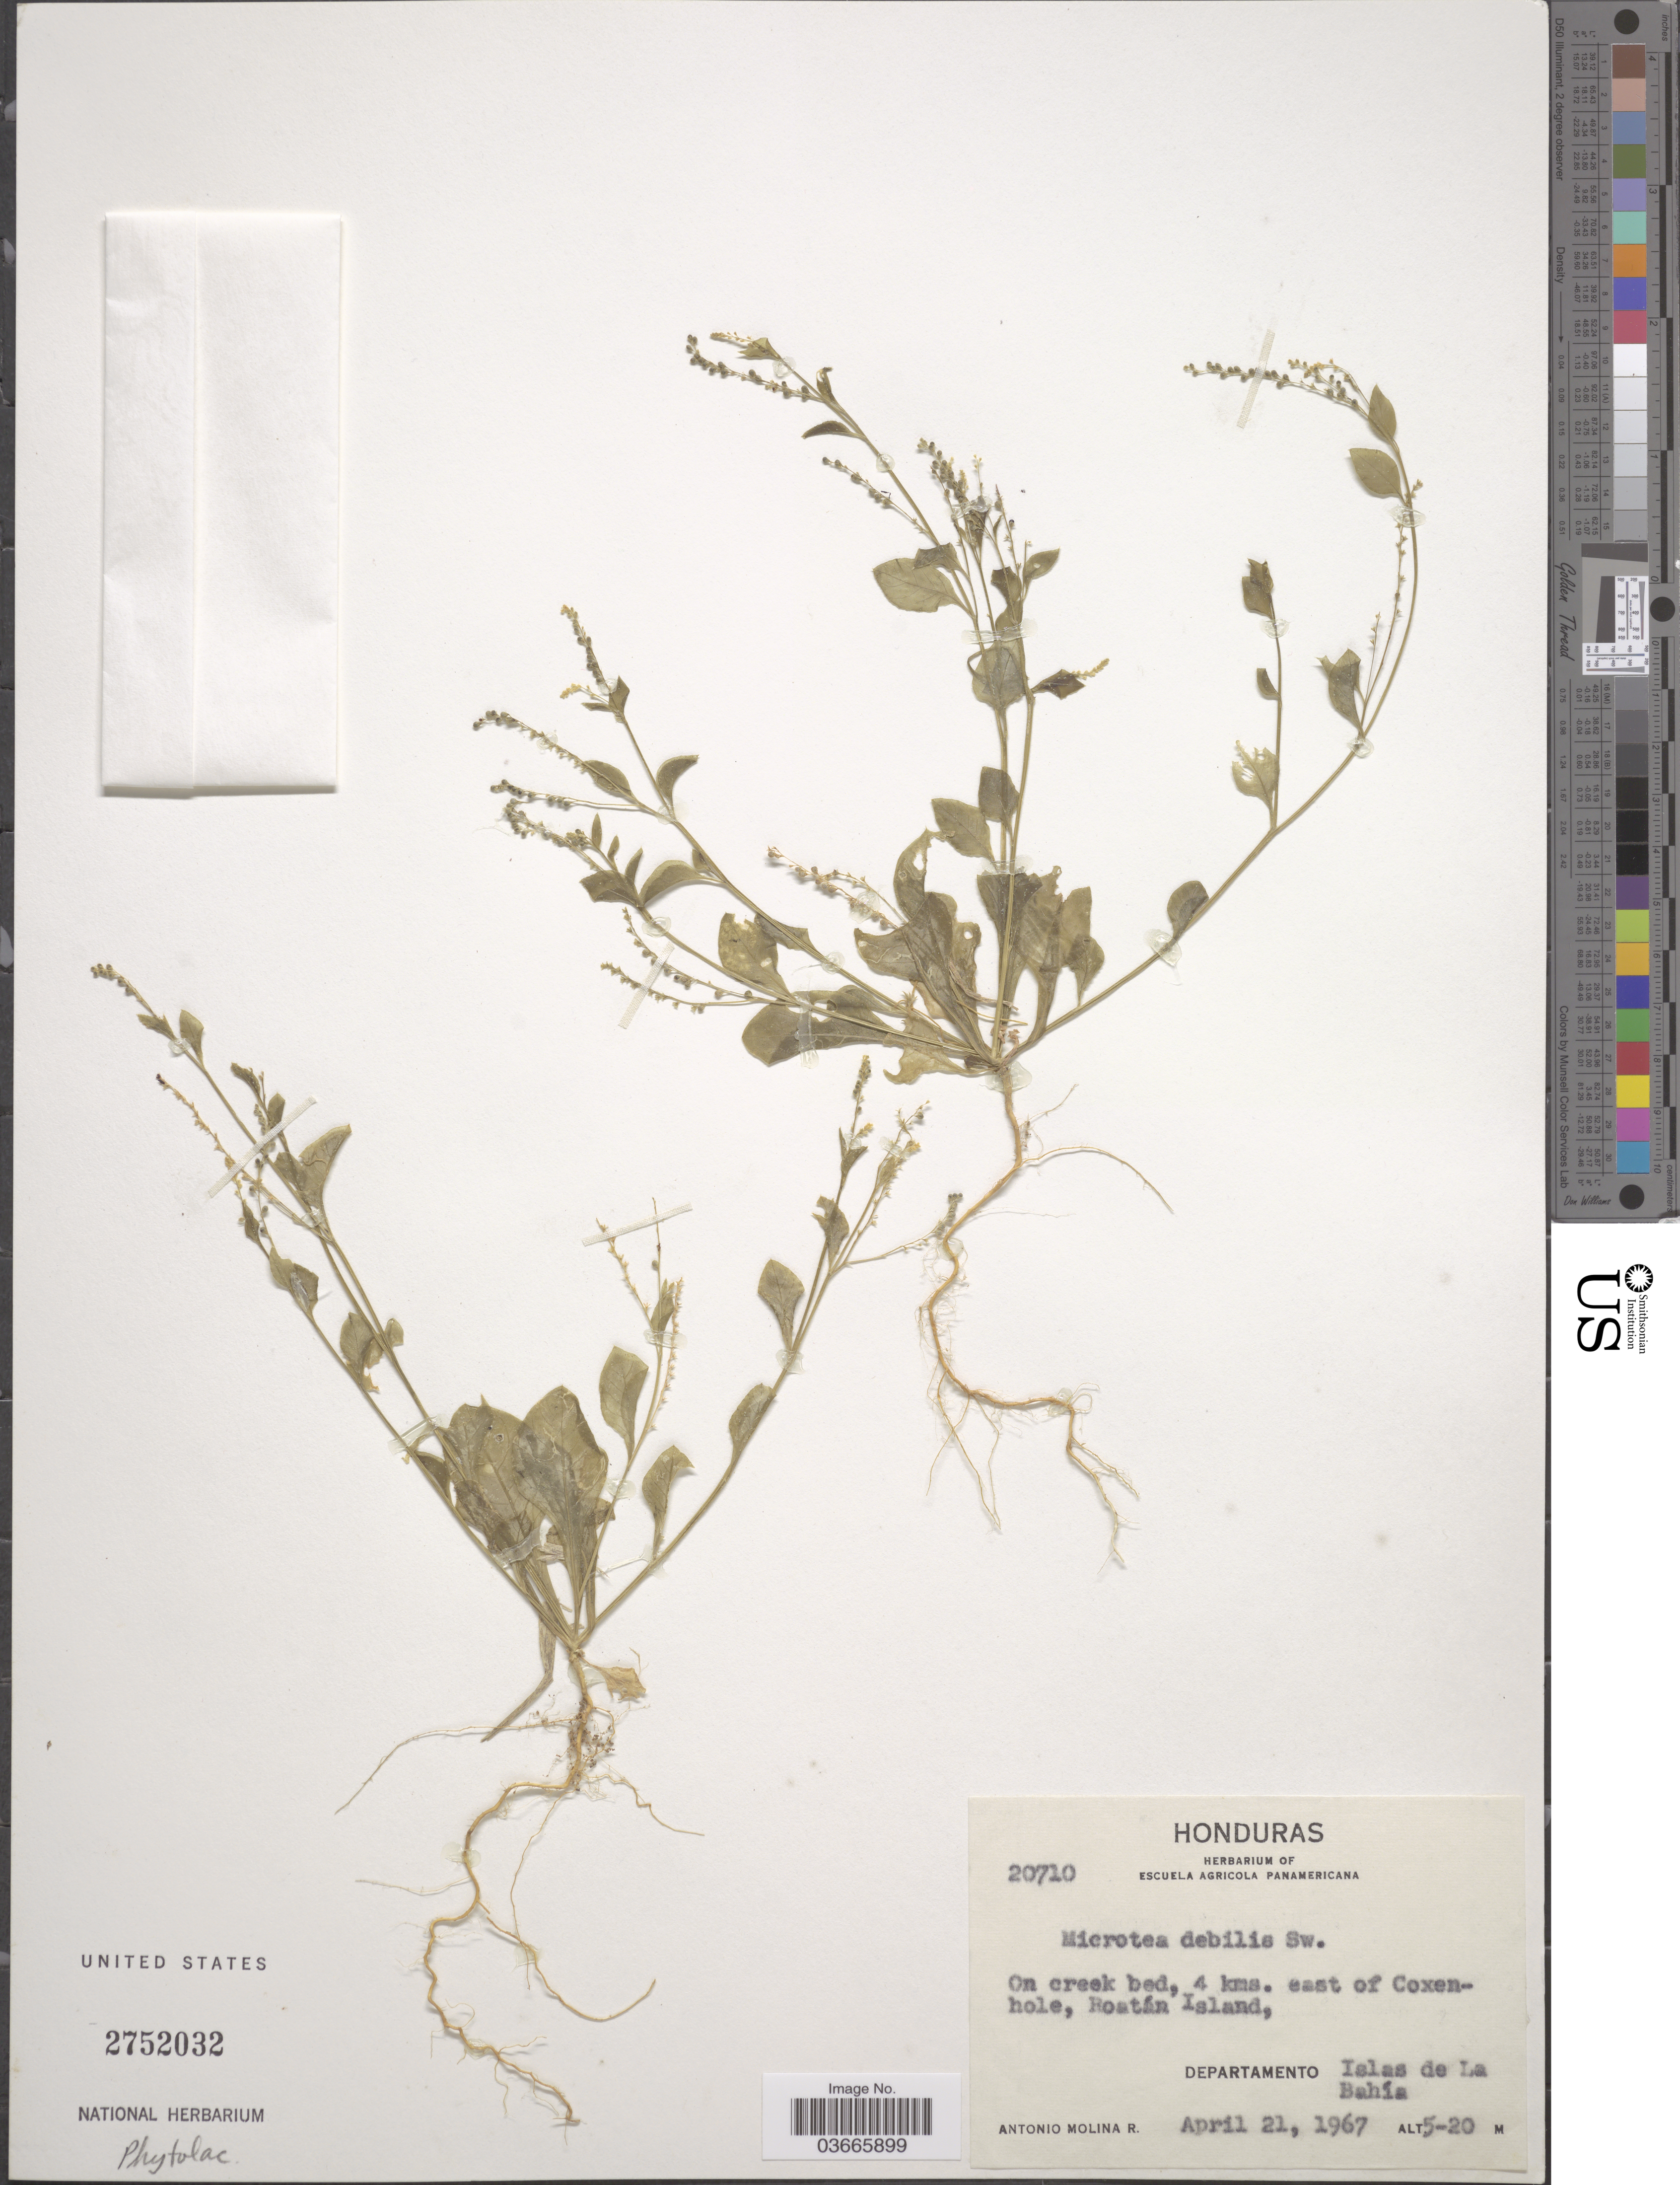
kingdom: Plantae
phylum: Tracheophyta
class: Magnoliopsida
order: Caryophyllales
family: Microteaceae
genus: Microtea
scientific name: Microtea debilis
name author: Sw.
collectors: A. Molina R.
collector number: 20710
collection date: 1967-04-21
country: Honduras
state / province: Islas de la Bahía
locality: On creek bed, 4 kms. east of Coxenhole, Roatán Island. Departamento Islas de la Bahía.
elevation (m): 5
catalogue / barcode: US 2752032